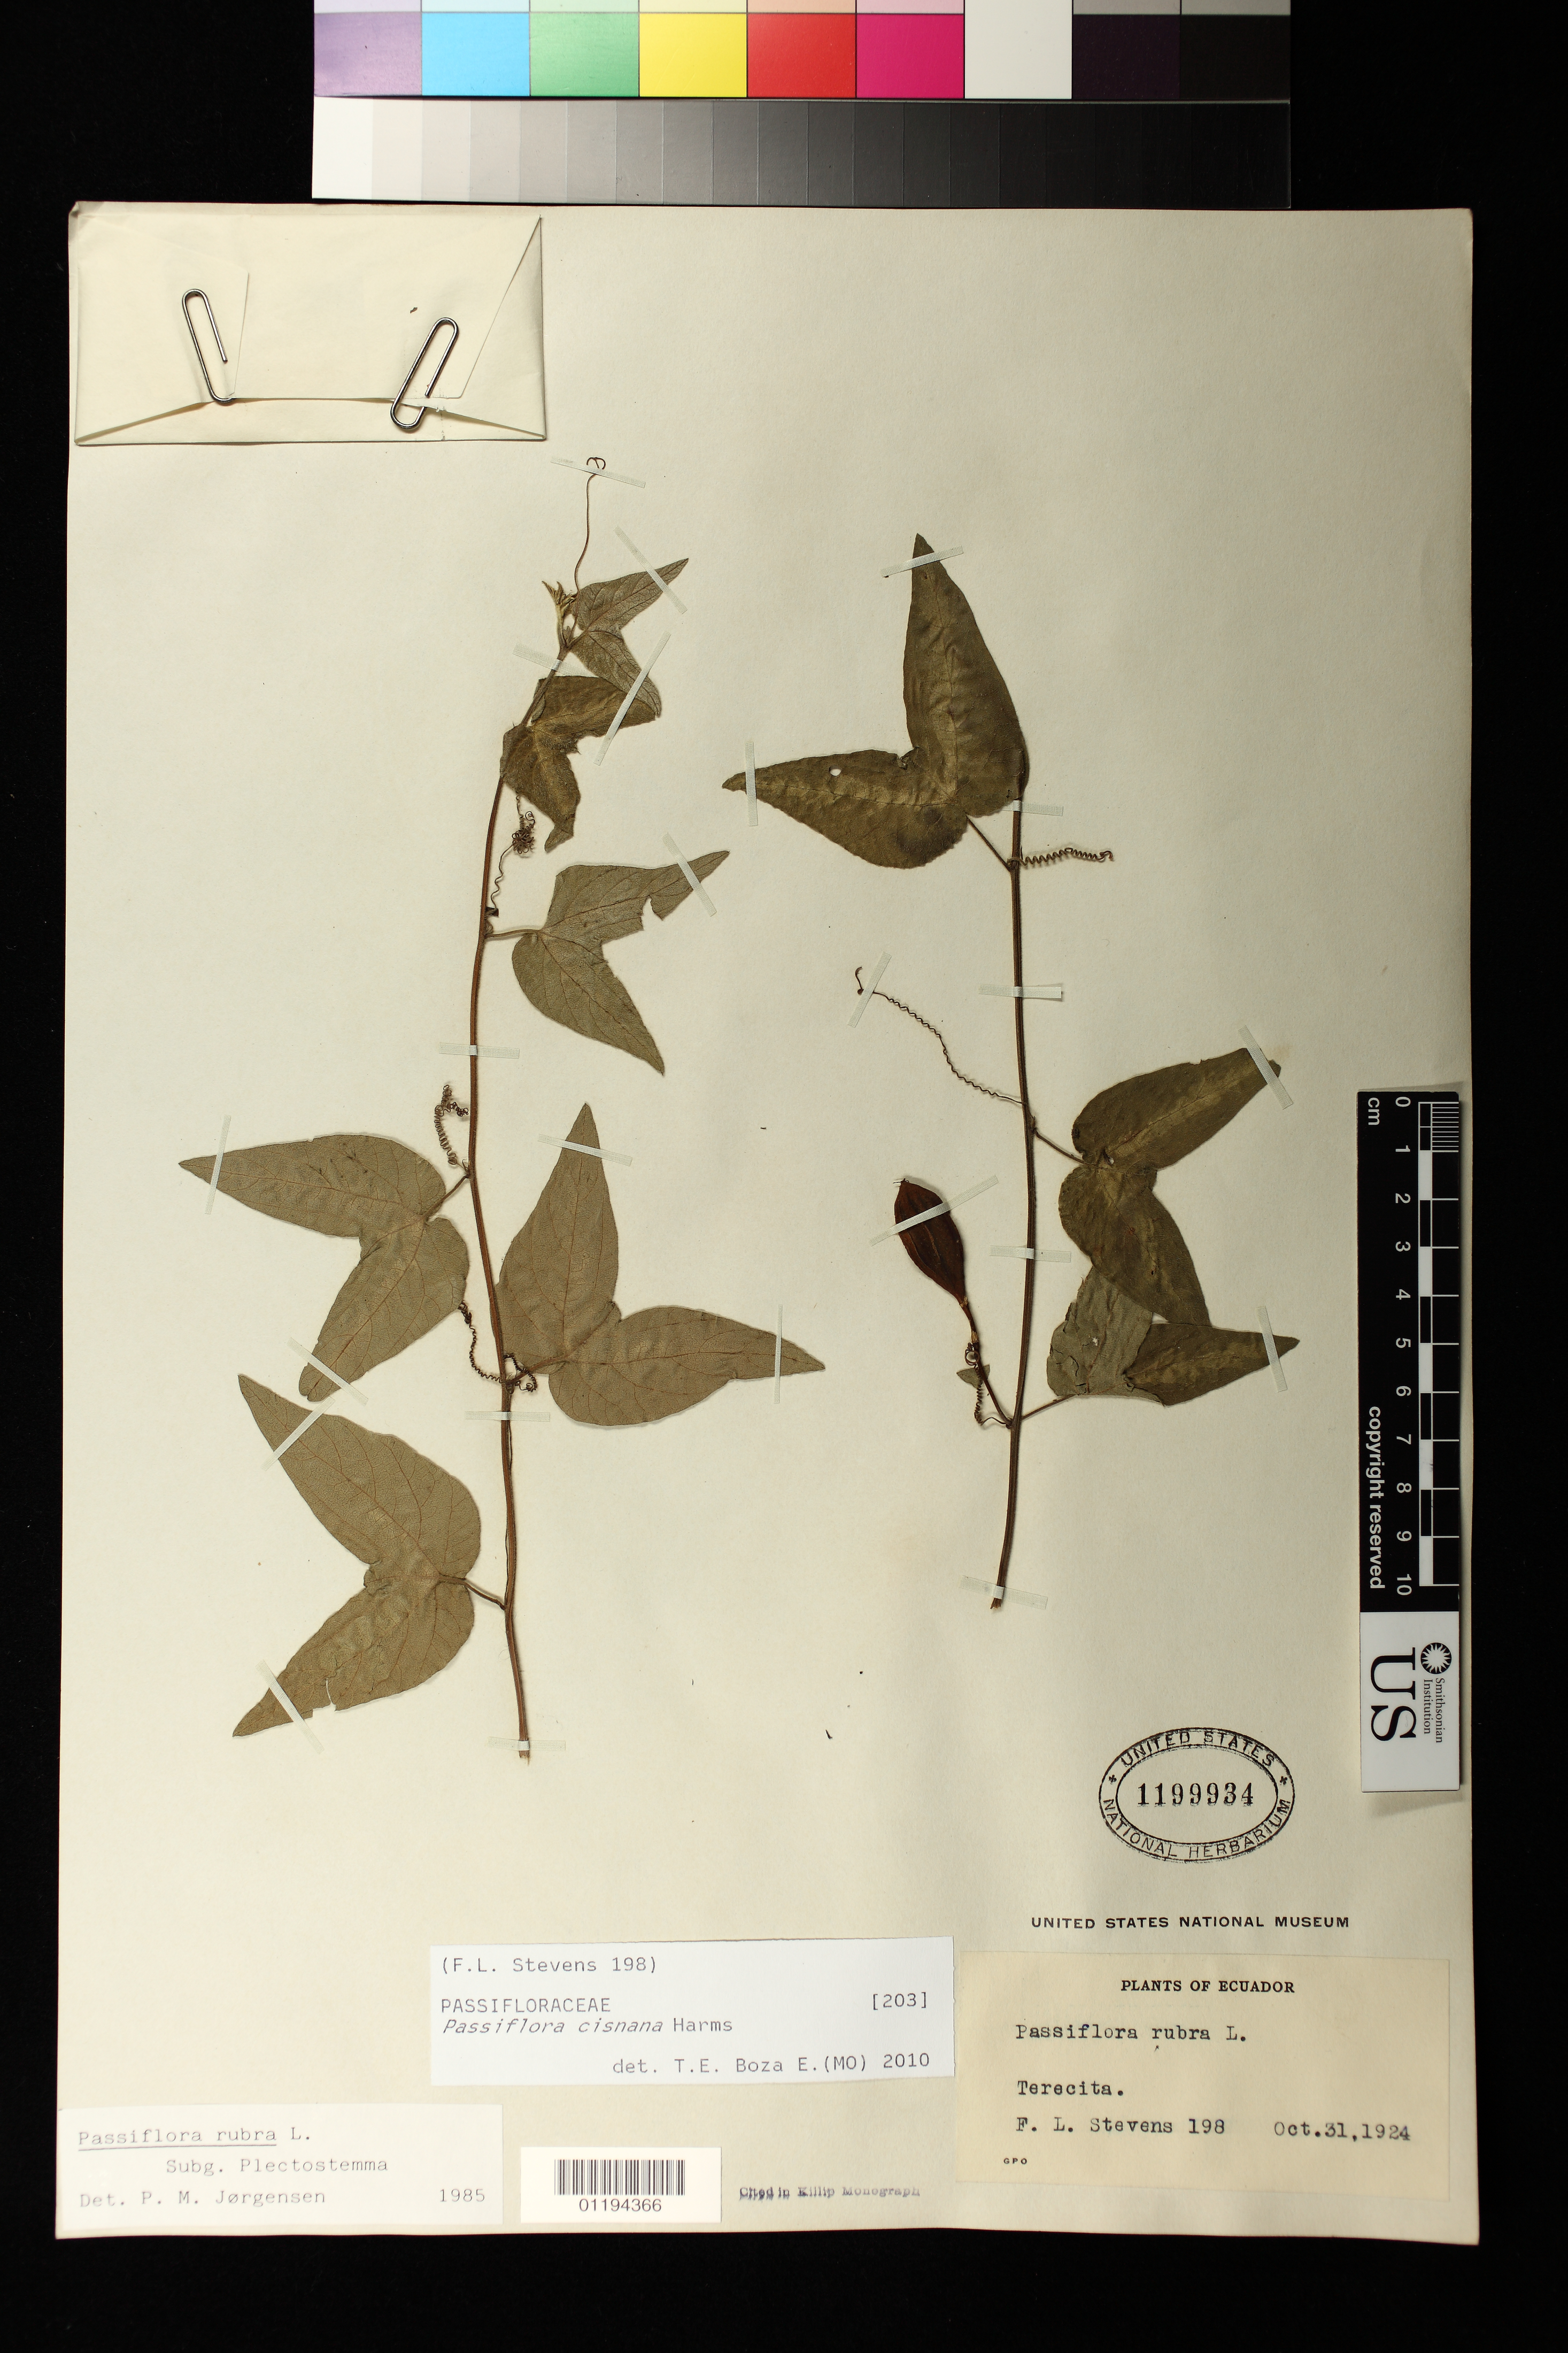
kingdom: Plantae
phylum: Tracheophyta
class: Magnoliopsida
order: Malpighiales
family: Passifloraceae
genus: Passiflora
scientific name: Passiflora cisnana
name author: Harms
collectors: F. L. Stevens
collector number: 198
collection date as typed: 31 Oct 1924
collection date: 1924-10-31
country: Ecuador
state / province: Guayas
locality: Terecita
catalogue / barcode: US 1199934